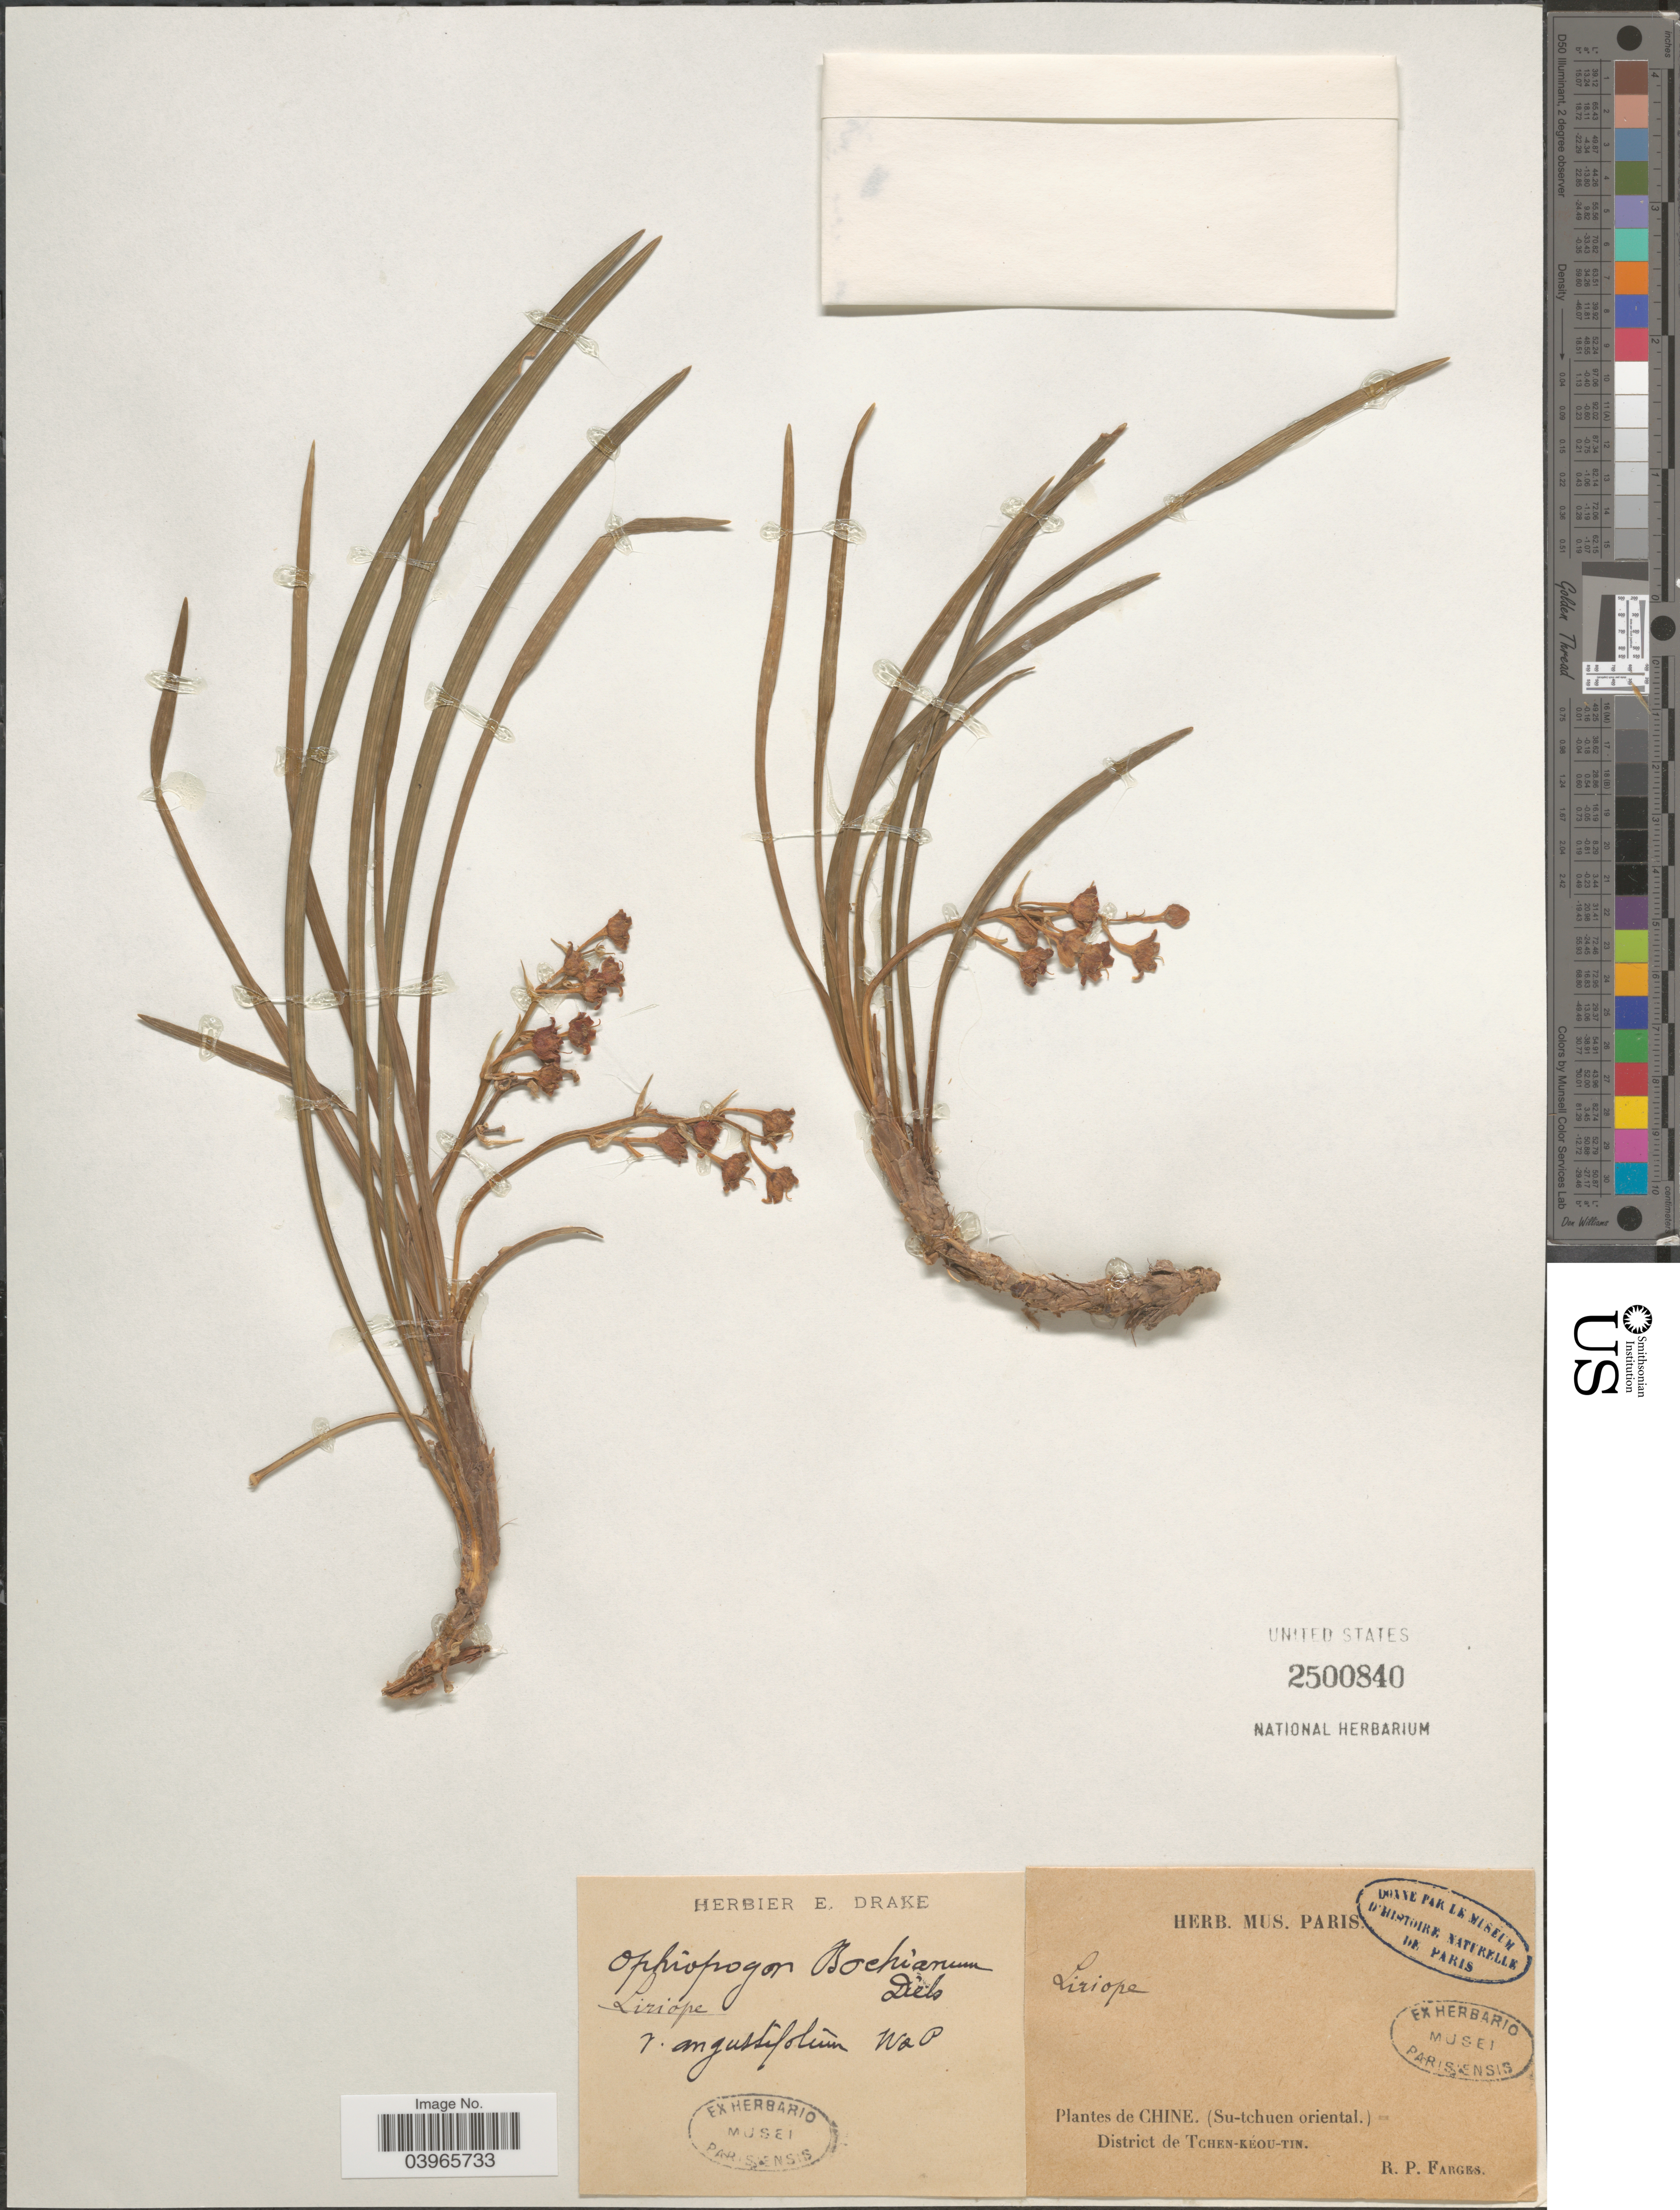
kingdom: Plantae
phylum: Tracheophyta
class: Liliopsida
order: Asparagales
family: Asparagaceae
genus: Ophiopogon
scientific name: Ophiopogon bockianus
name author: Diels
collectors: R. Farges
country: China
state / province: Sichuan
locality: (Su-tchuen oriental). District de Tchen-kéou-tin.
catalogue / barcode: US 2500840